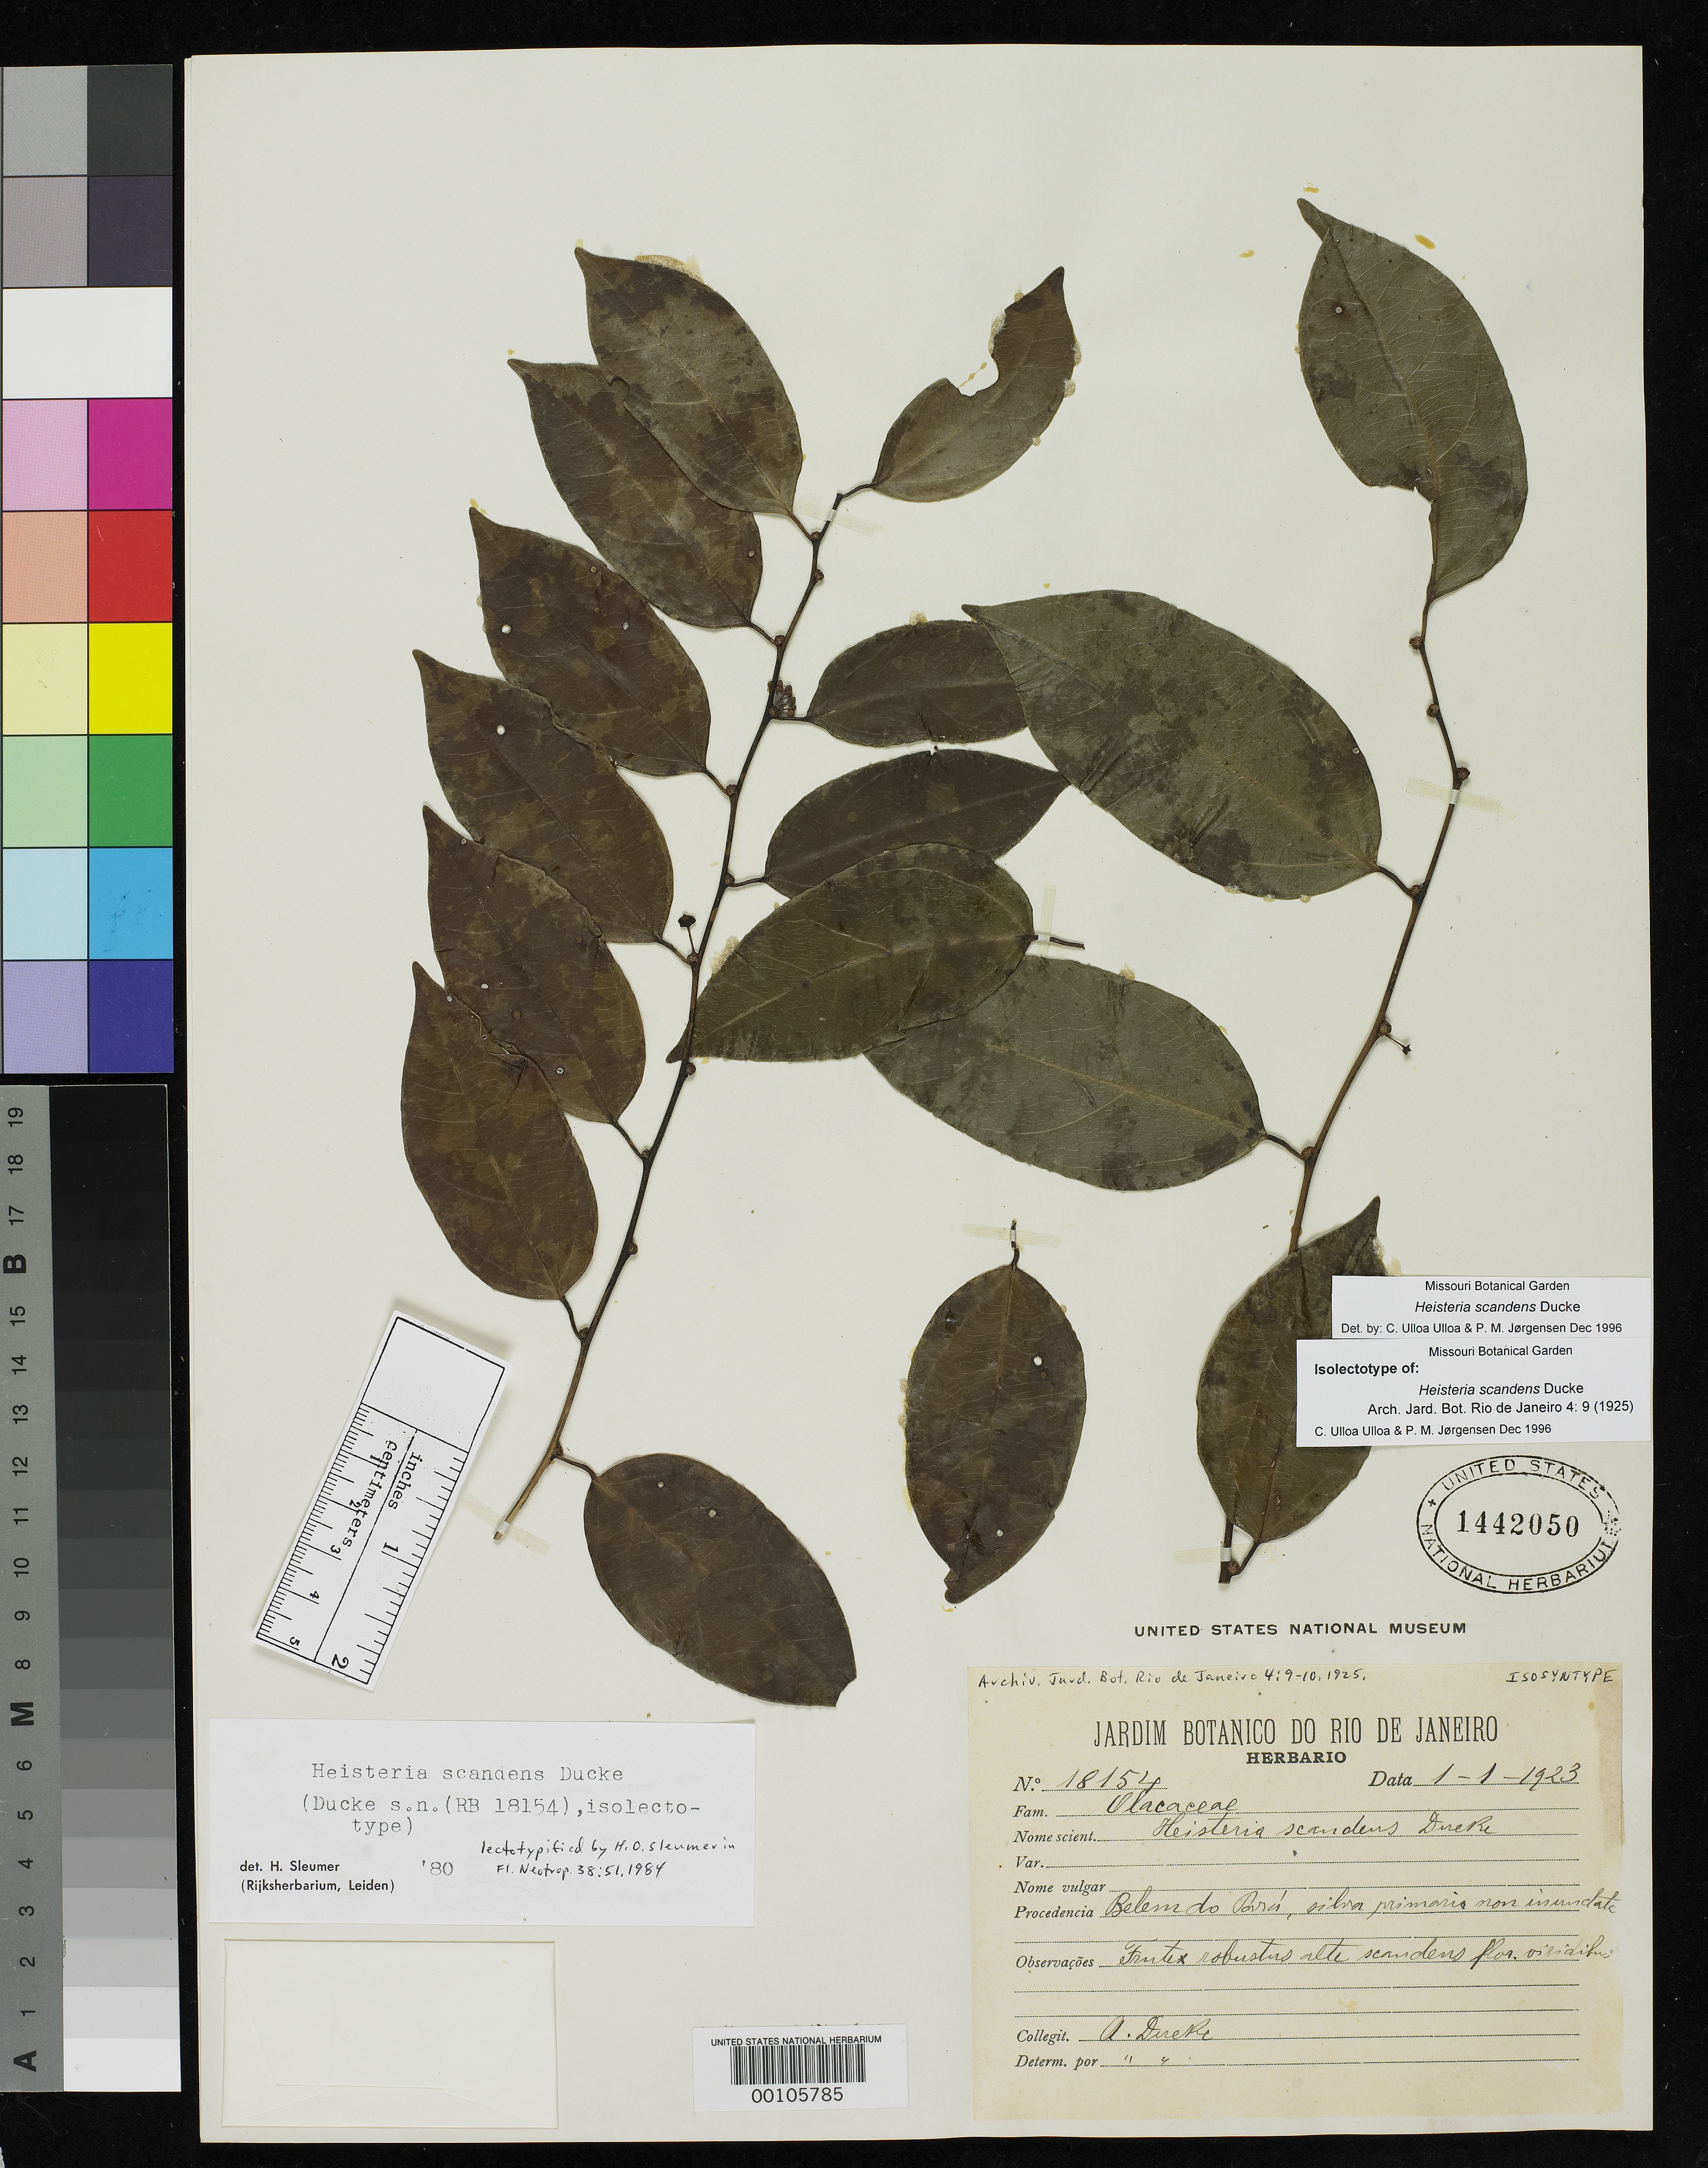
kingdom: Plantae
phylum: Tracheophyta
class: Magnoliopsida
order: Santalales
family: Erythropalaceae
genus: Heisteria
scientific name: Heisteria scandens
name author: Ducke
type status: Isolectotype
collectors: A. Ducke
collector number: Herb. Jard. Bot. Rio 18154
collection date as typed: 01 Jan 1923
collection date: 1923-01-01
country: Brazil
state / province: Pará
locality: Near Belem.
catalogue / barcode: US 1442050